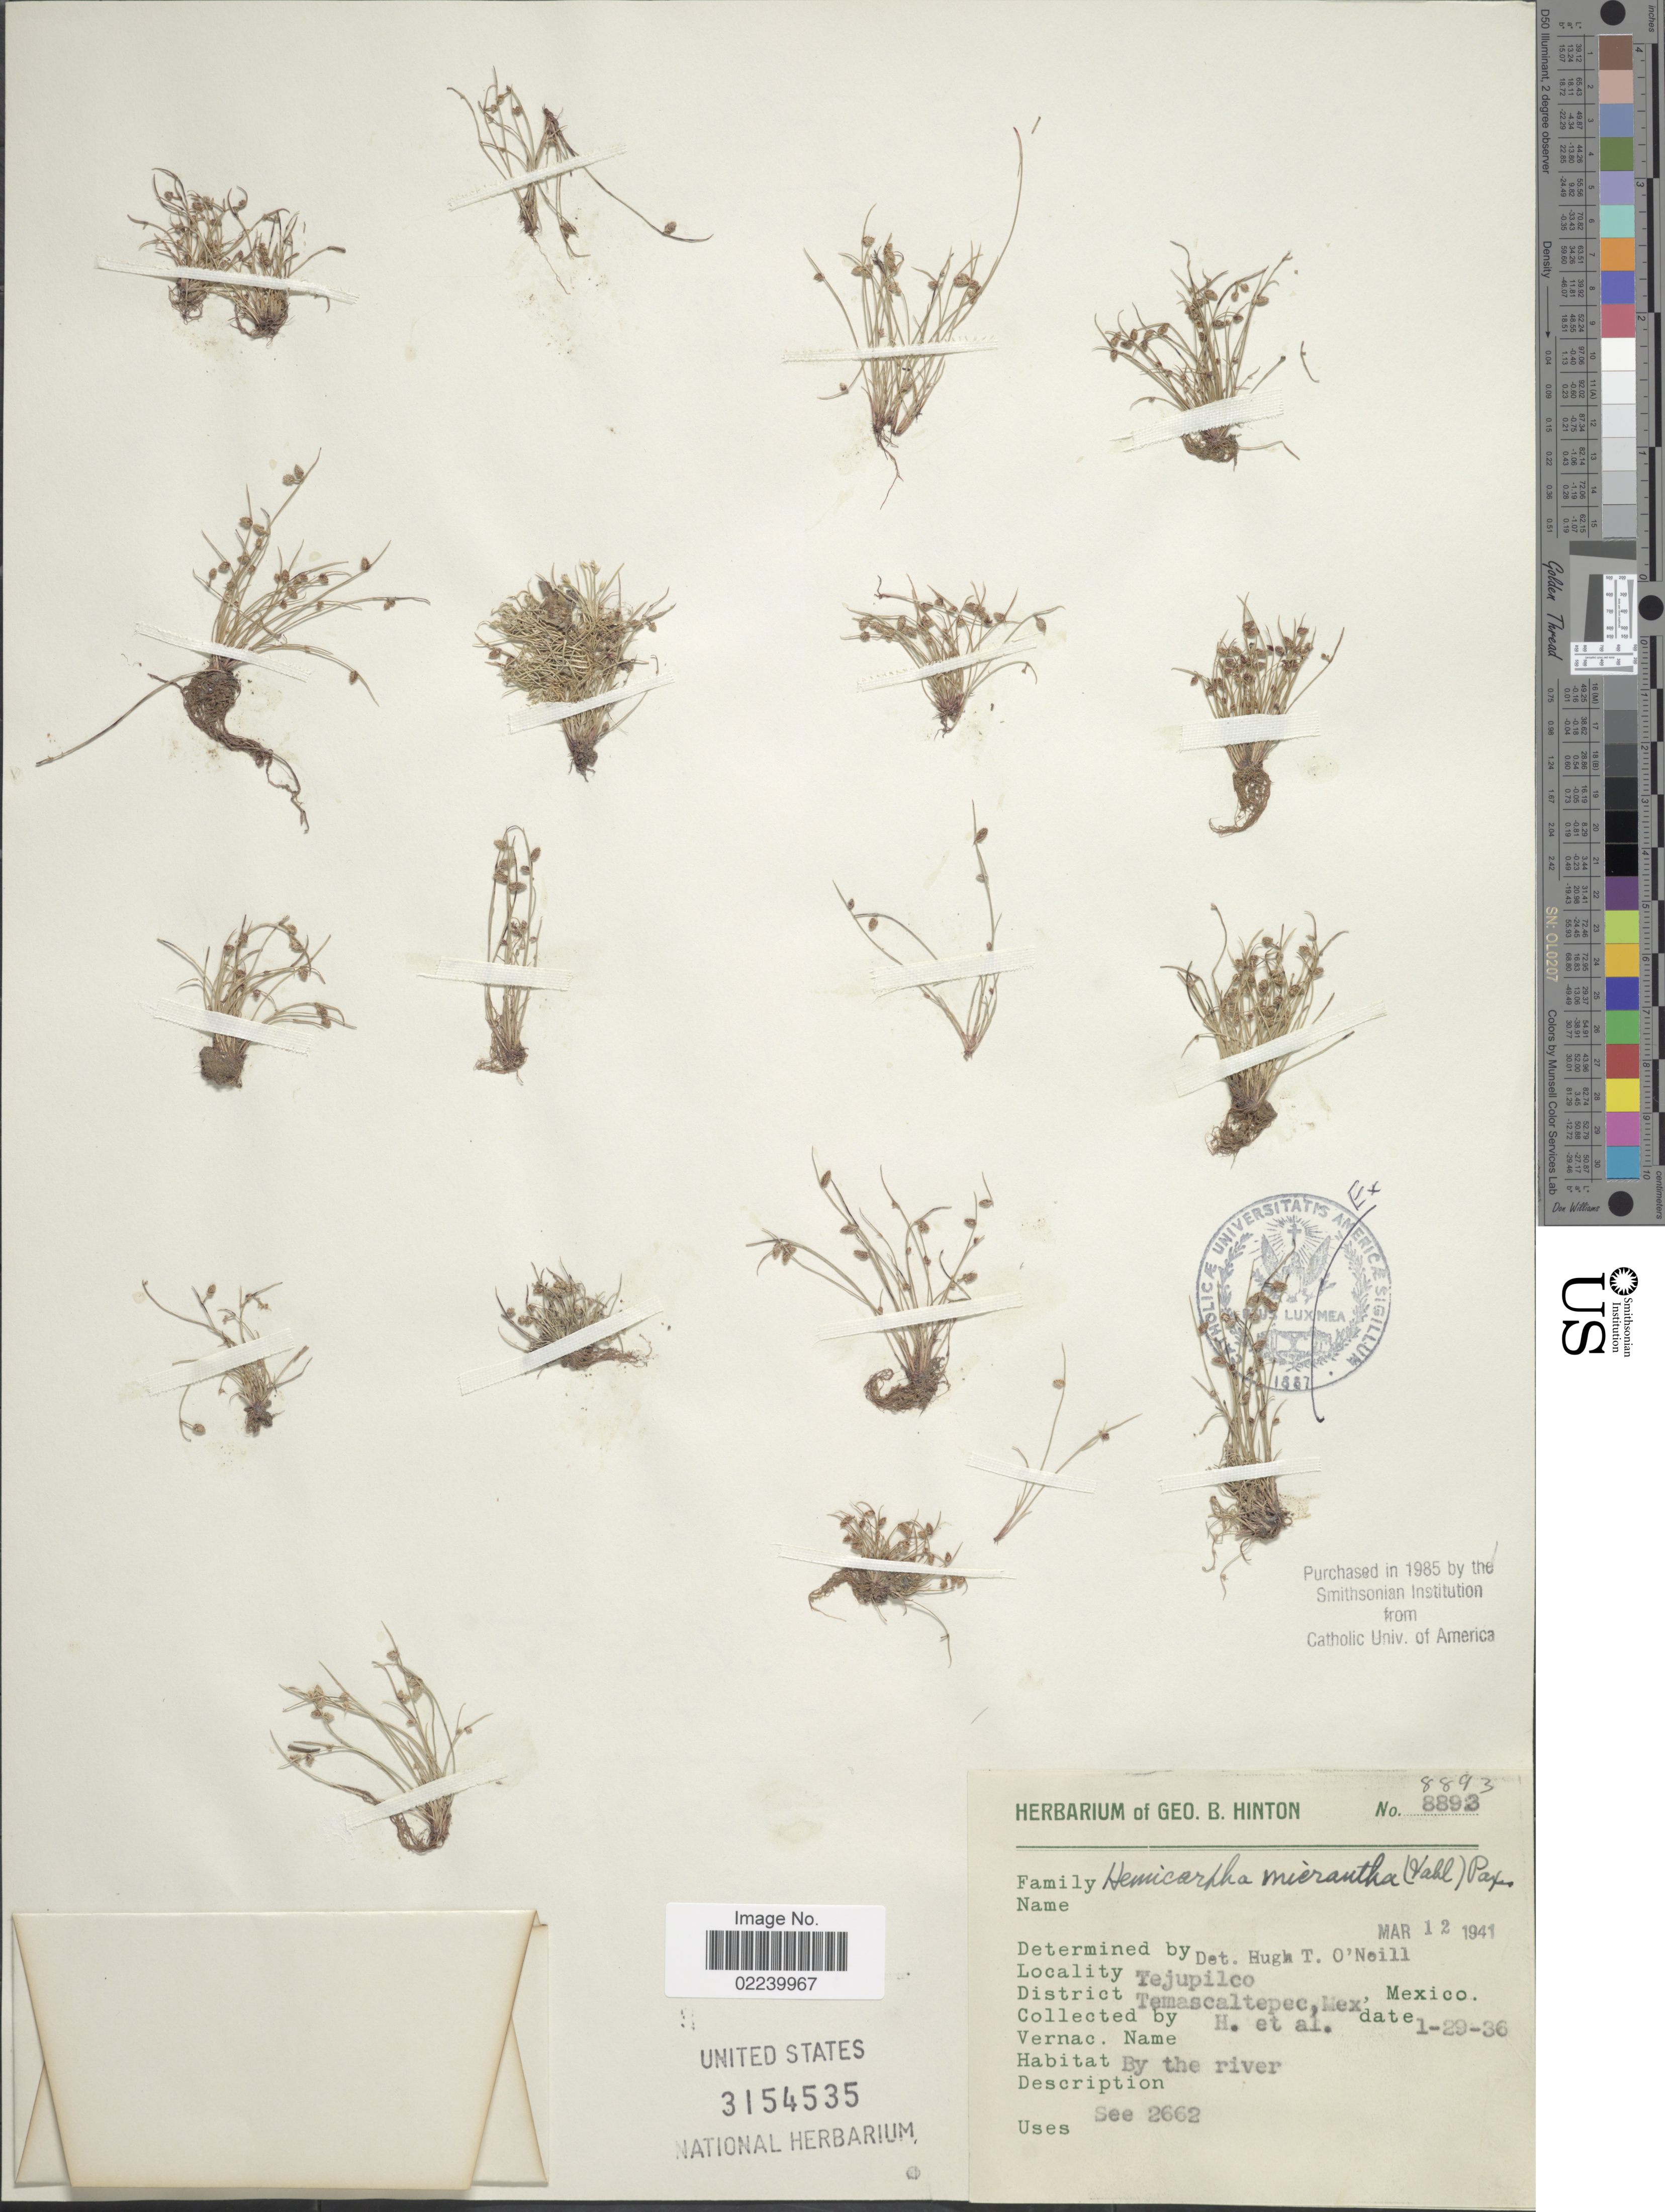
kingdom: Plantae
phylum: Tracheophyta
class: Liliopsida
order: Poales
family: Cyperaceae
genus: Cyperus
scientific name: Cyperus subsquarrosus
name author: (Muhl.) Bauters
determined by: Strong, M. T., (US), Smithsonian Institution - National Museum of Natural History (UNITED STATES)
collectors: G. B. Hinton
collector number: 8893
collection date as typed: Transcribed d/m/y: 29/1/36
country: Mexico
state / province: México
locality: Tejupilco, district Temascaltepec, by the river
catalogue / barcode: US 3154535